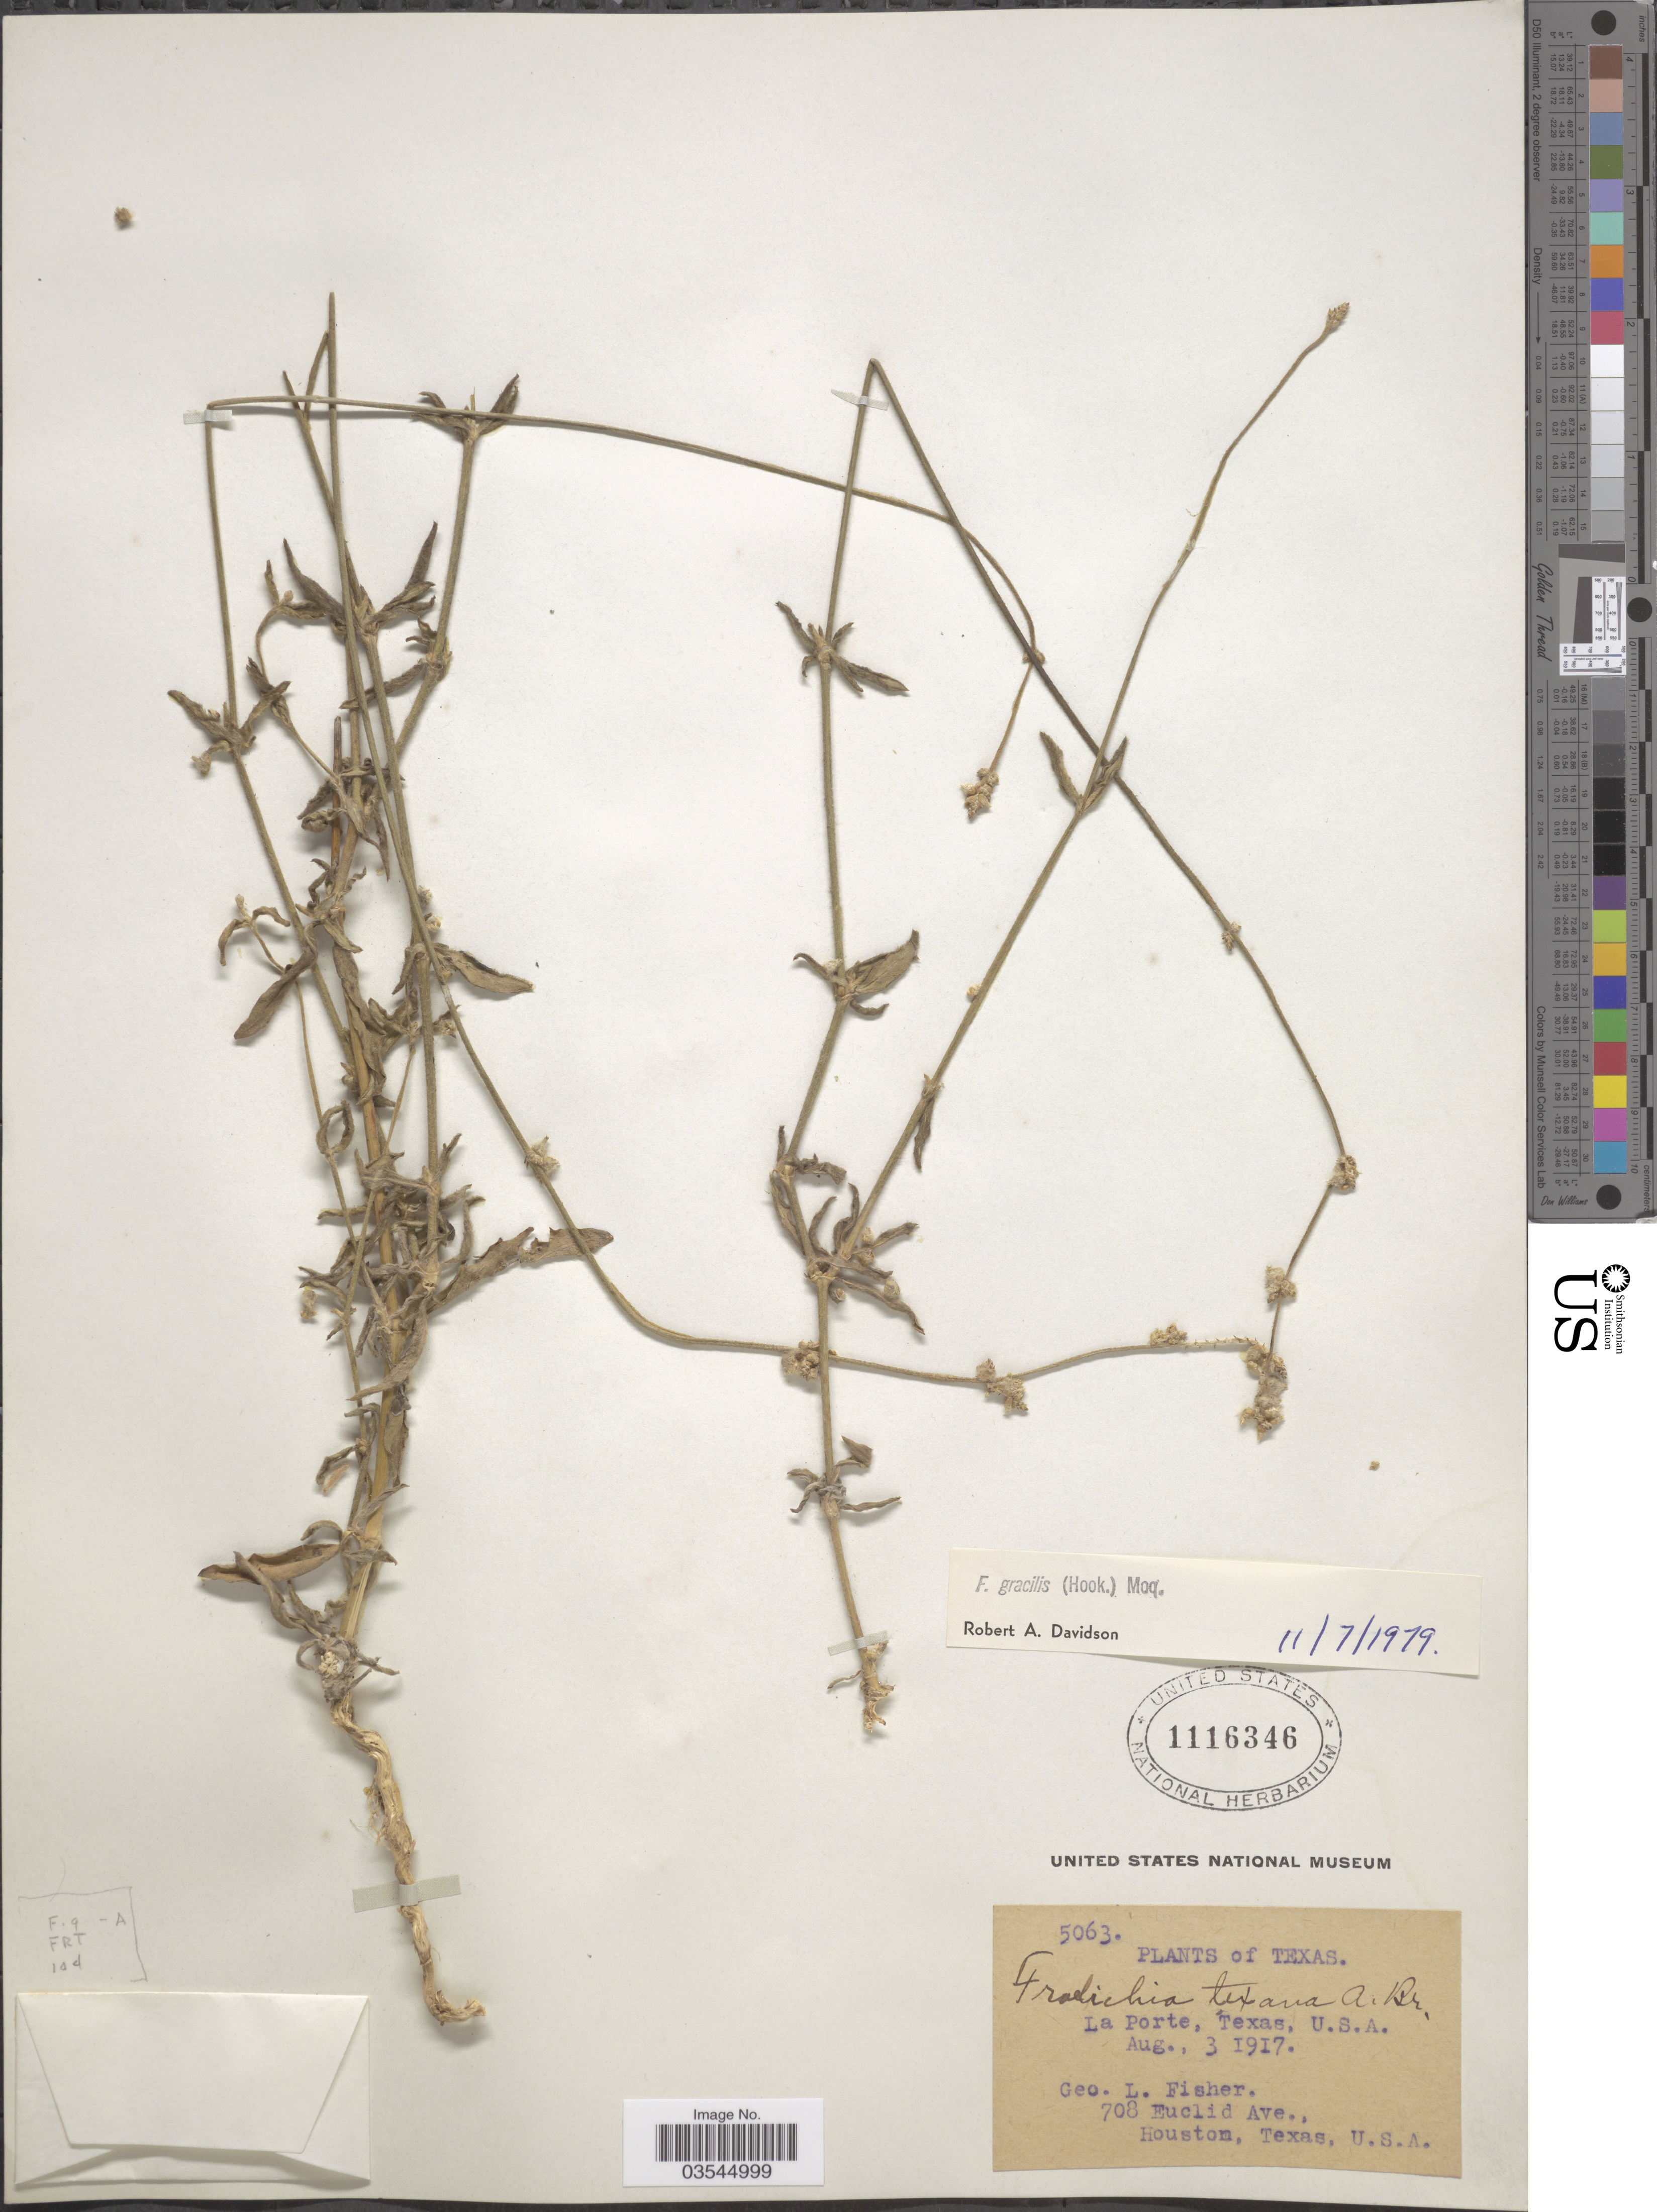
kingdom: Plantae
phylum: Tracheophyta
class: Magnoliopsida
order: Caryophyllales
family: Amaranthaceae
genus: Froelichia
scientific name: Froelichia gracilis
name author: (Hook.) Moq.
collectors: G. L. Fisher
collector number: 5063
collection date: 1917-08-03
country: United States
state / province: Texas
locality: La Porte.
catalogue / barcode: US 1116346